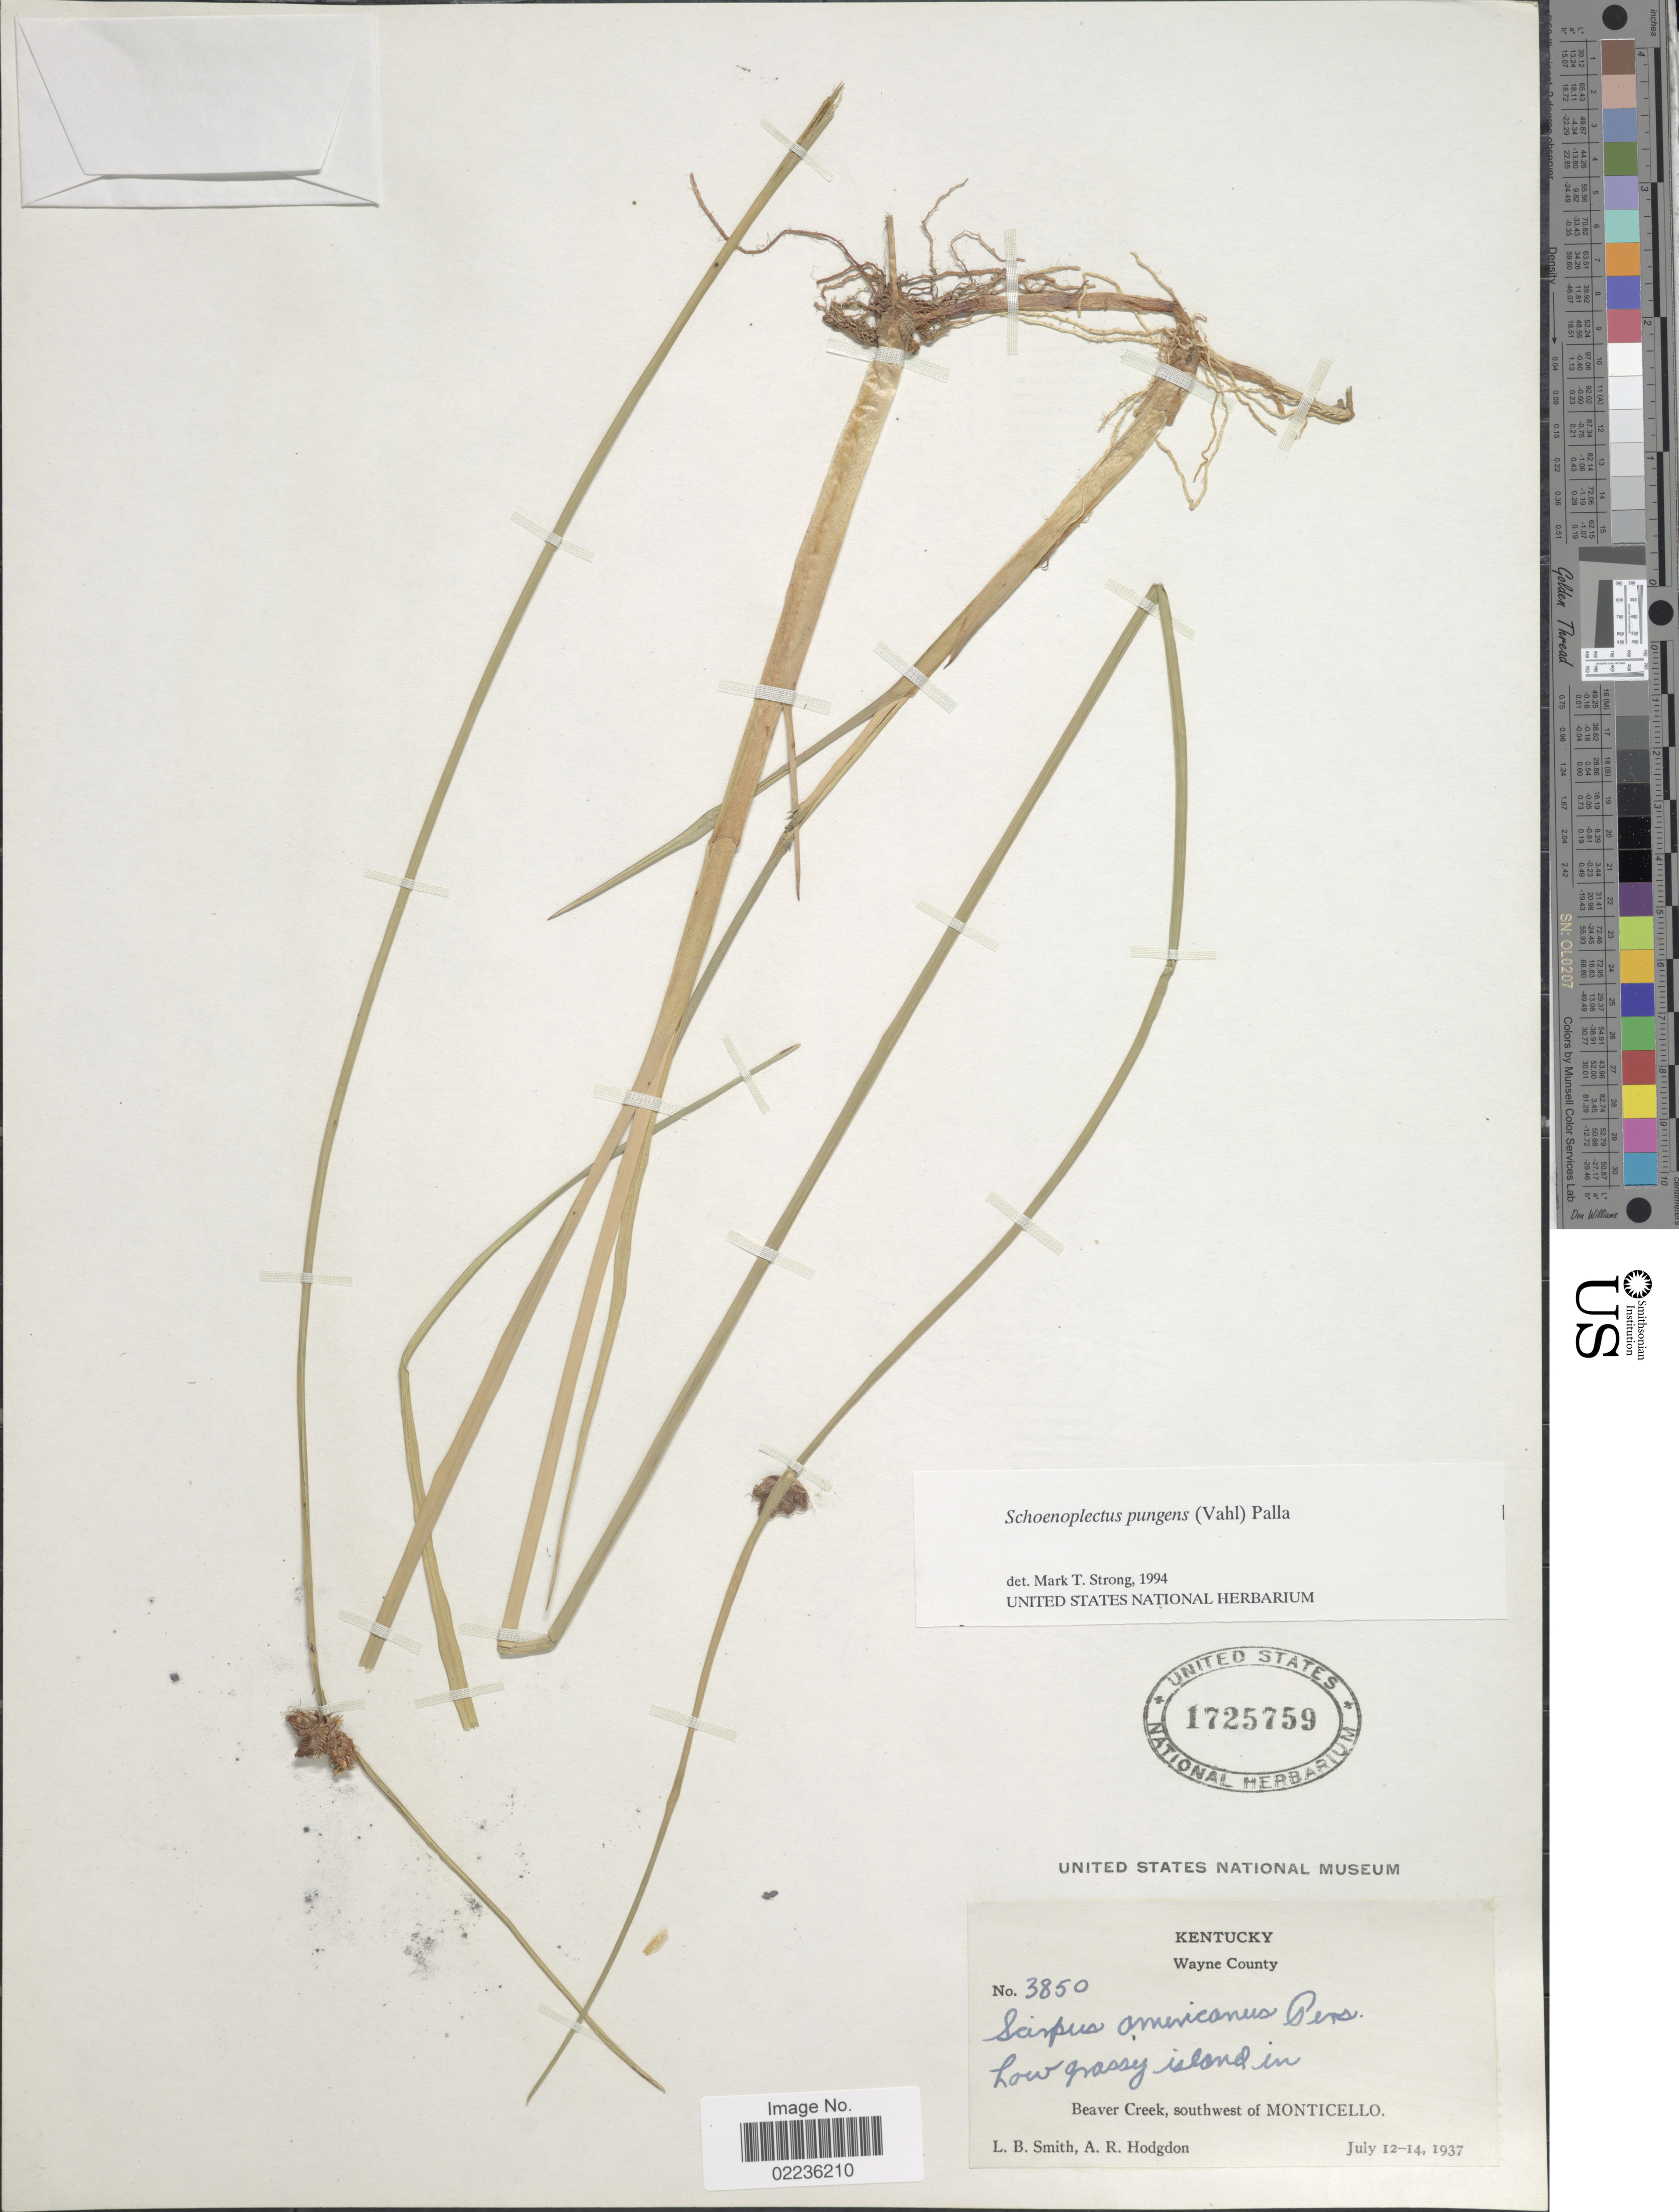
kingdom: Plantae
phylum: Tracheophyta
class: Liliopsida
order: Poales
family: Cyperaceae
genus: Schoenoplectus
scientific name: Schoenoplectus pungens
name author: (Vahl) Palla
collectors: L. Smith & A. R. Hodgdon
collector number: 3850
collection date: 1937-07-12/1937-07-14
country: United States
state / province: Kentucky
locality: Wayne County. Low grassy island in Beaver Creek, southwest of Monticello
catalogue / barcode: US 1725759